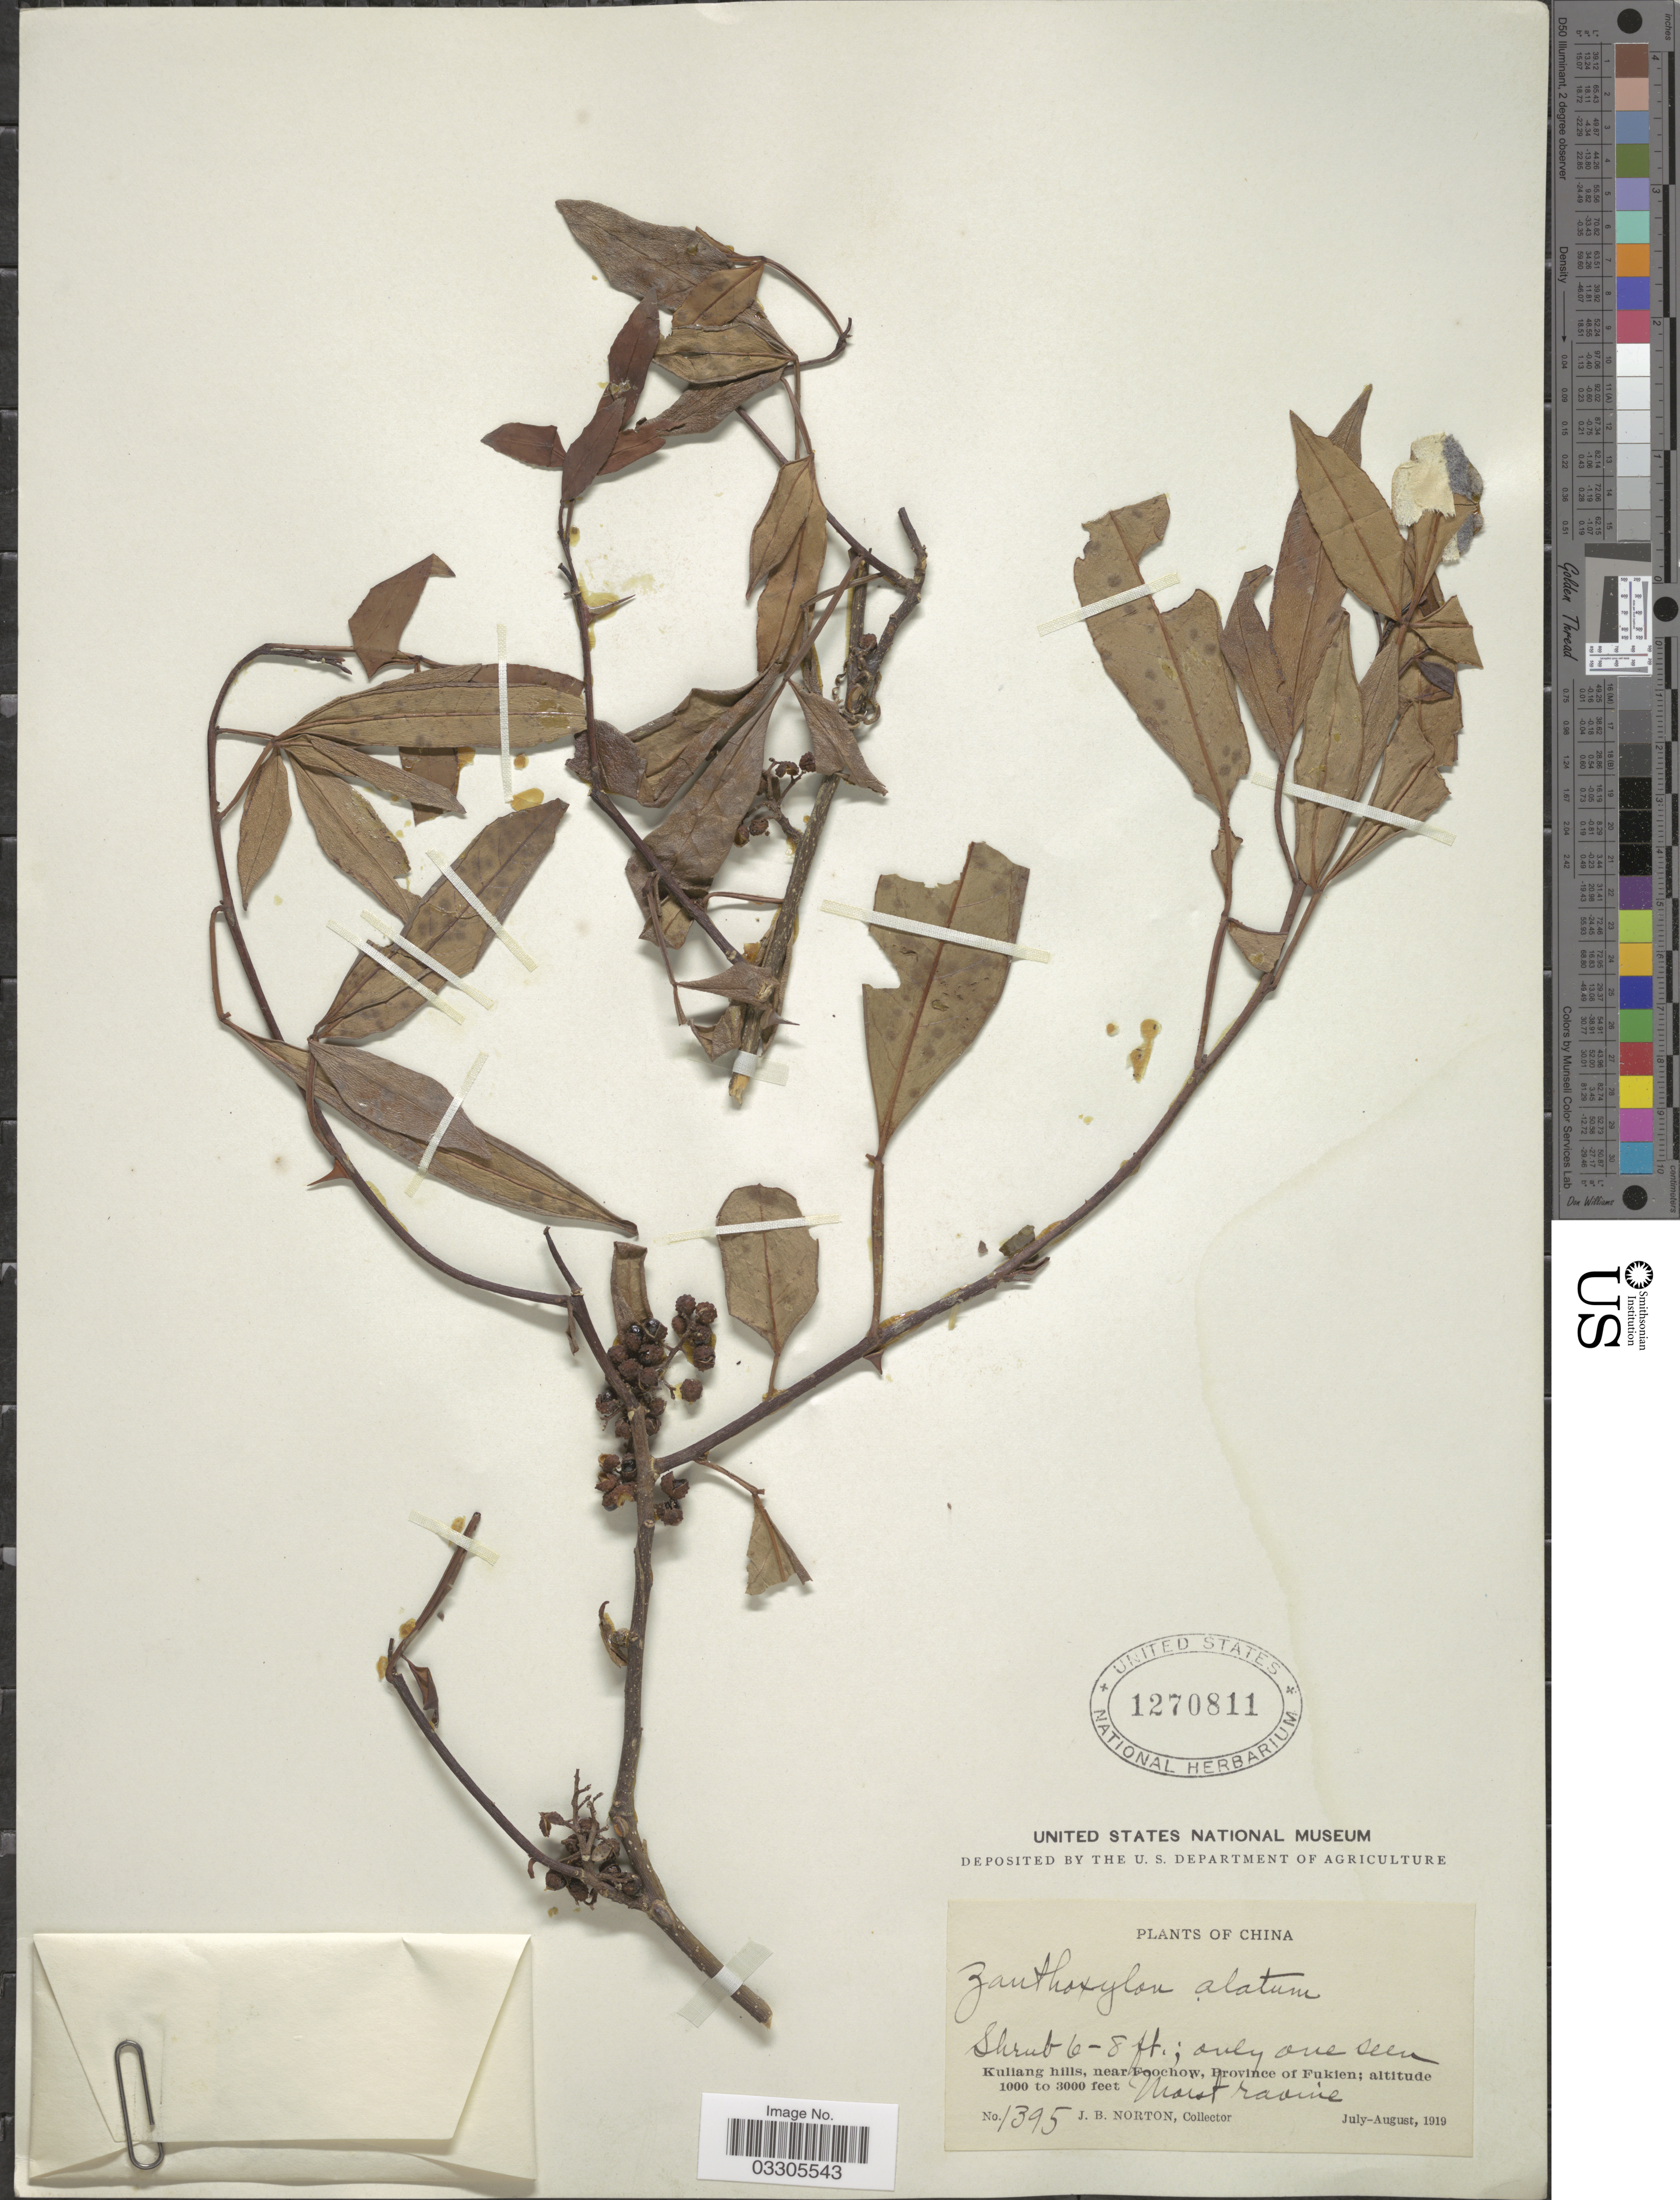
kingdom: Plantae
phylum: Tracheophyta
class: Magnoliopsida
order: Sapindales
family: Rutaceae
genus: Zanthoxylum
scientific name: Zanthoxylum armatum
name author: DC.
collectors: J. B. Norton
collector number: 1395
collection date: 1919-07/1919-08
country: China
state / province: Fujian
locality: Kuliang hills, near Foochow.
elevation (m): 305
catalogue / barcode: US 1270811